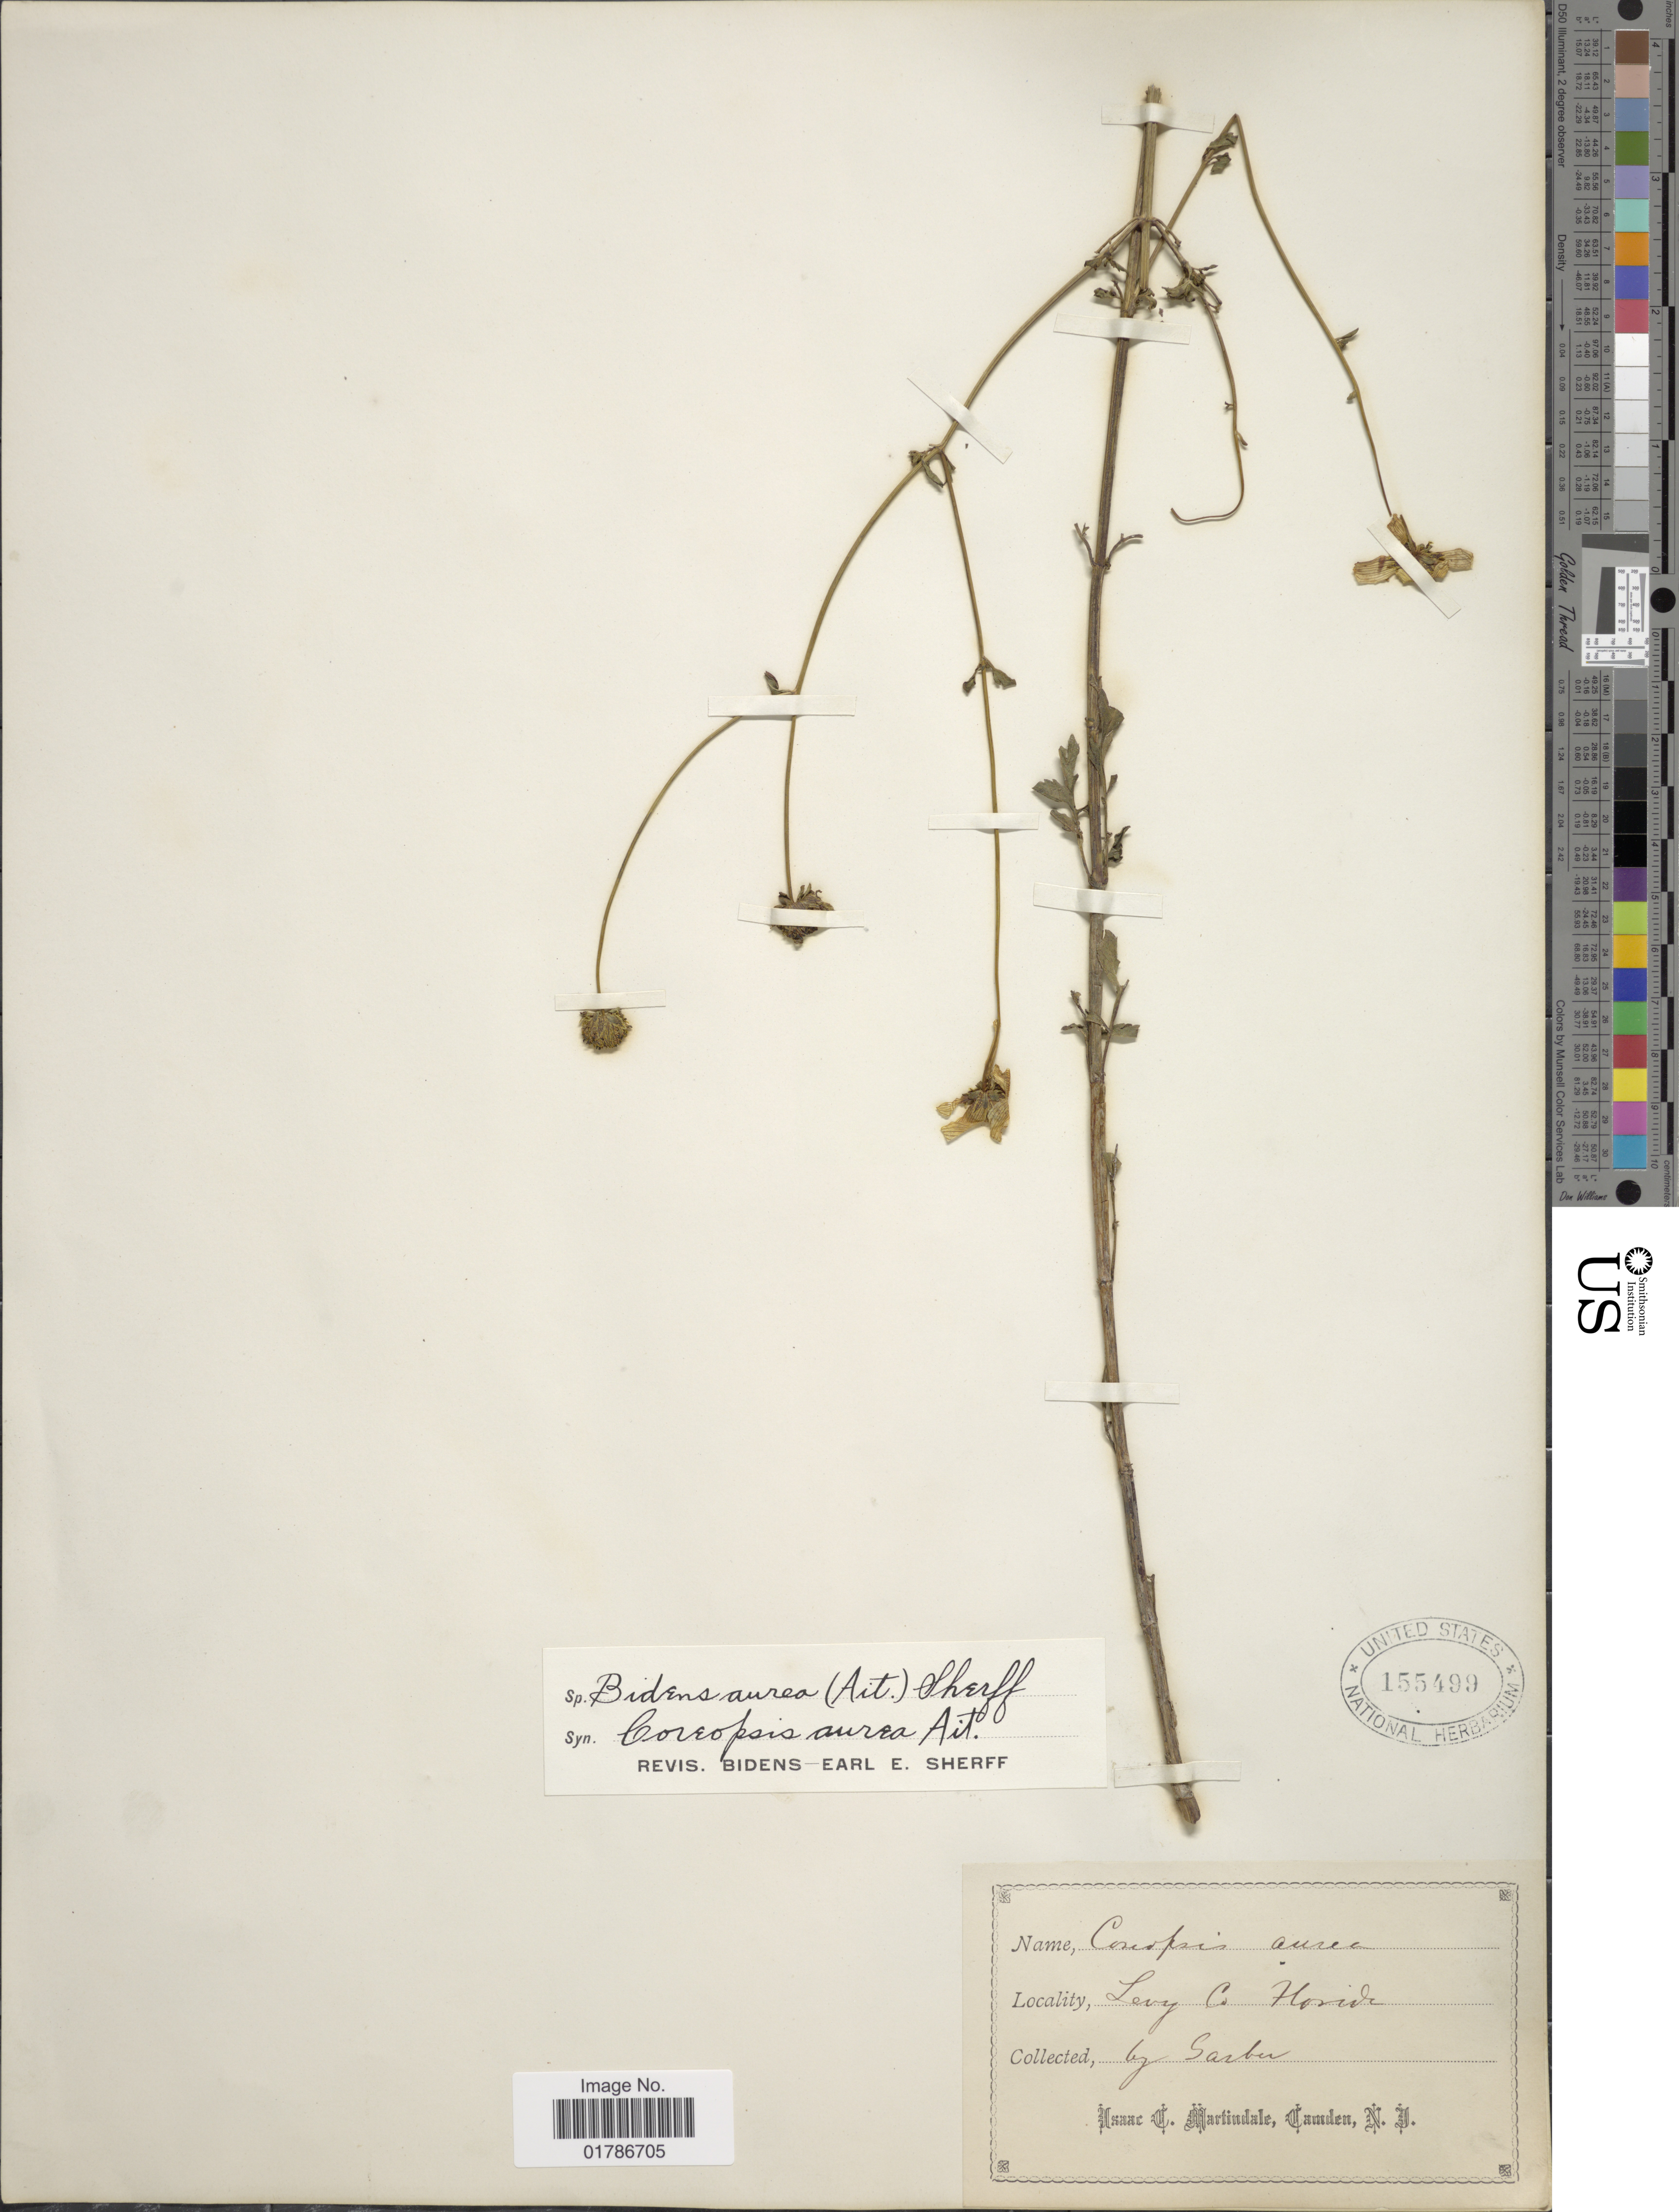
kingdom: Plantae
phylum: Tracheophyta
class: Magnoliopsida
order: Asterales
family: Asteraceae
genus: Bidens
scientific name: Bidens mitis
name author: (Michx.) Sherff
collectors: -- Garber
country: United States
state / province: Florida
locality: Levy Co.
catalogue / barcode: US 155499